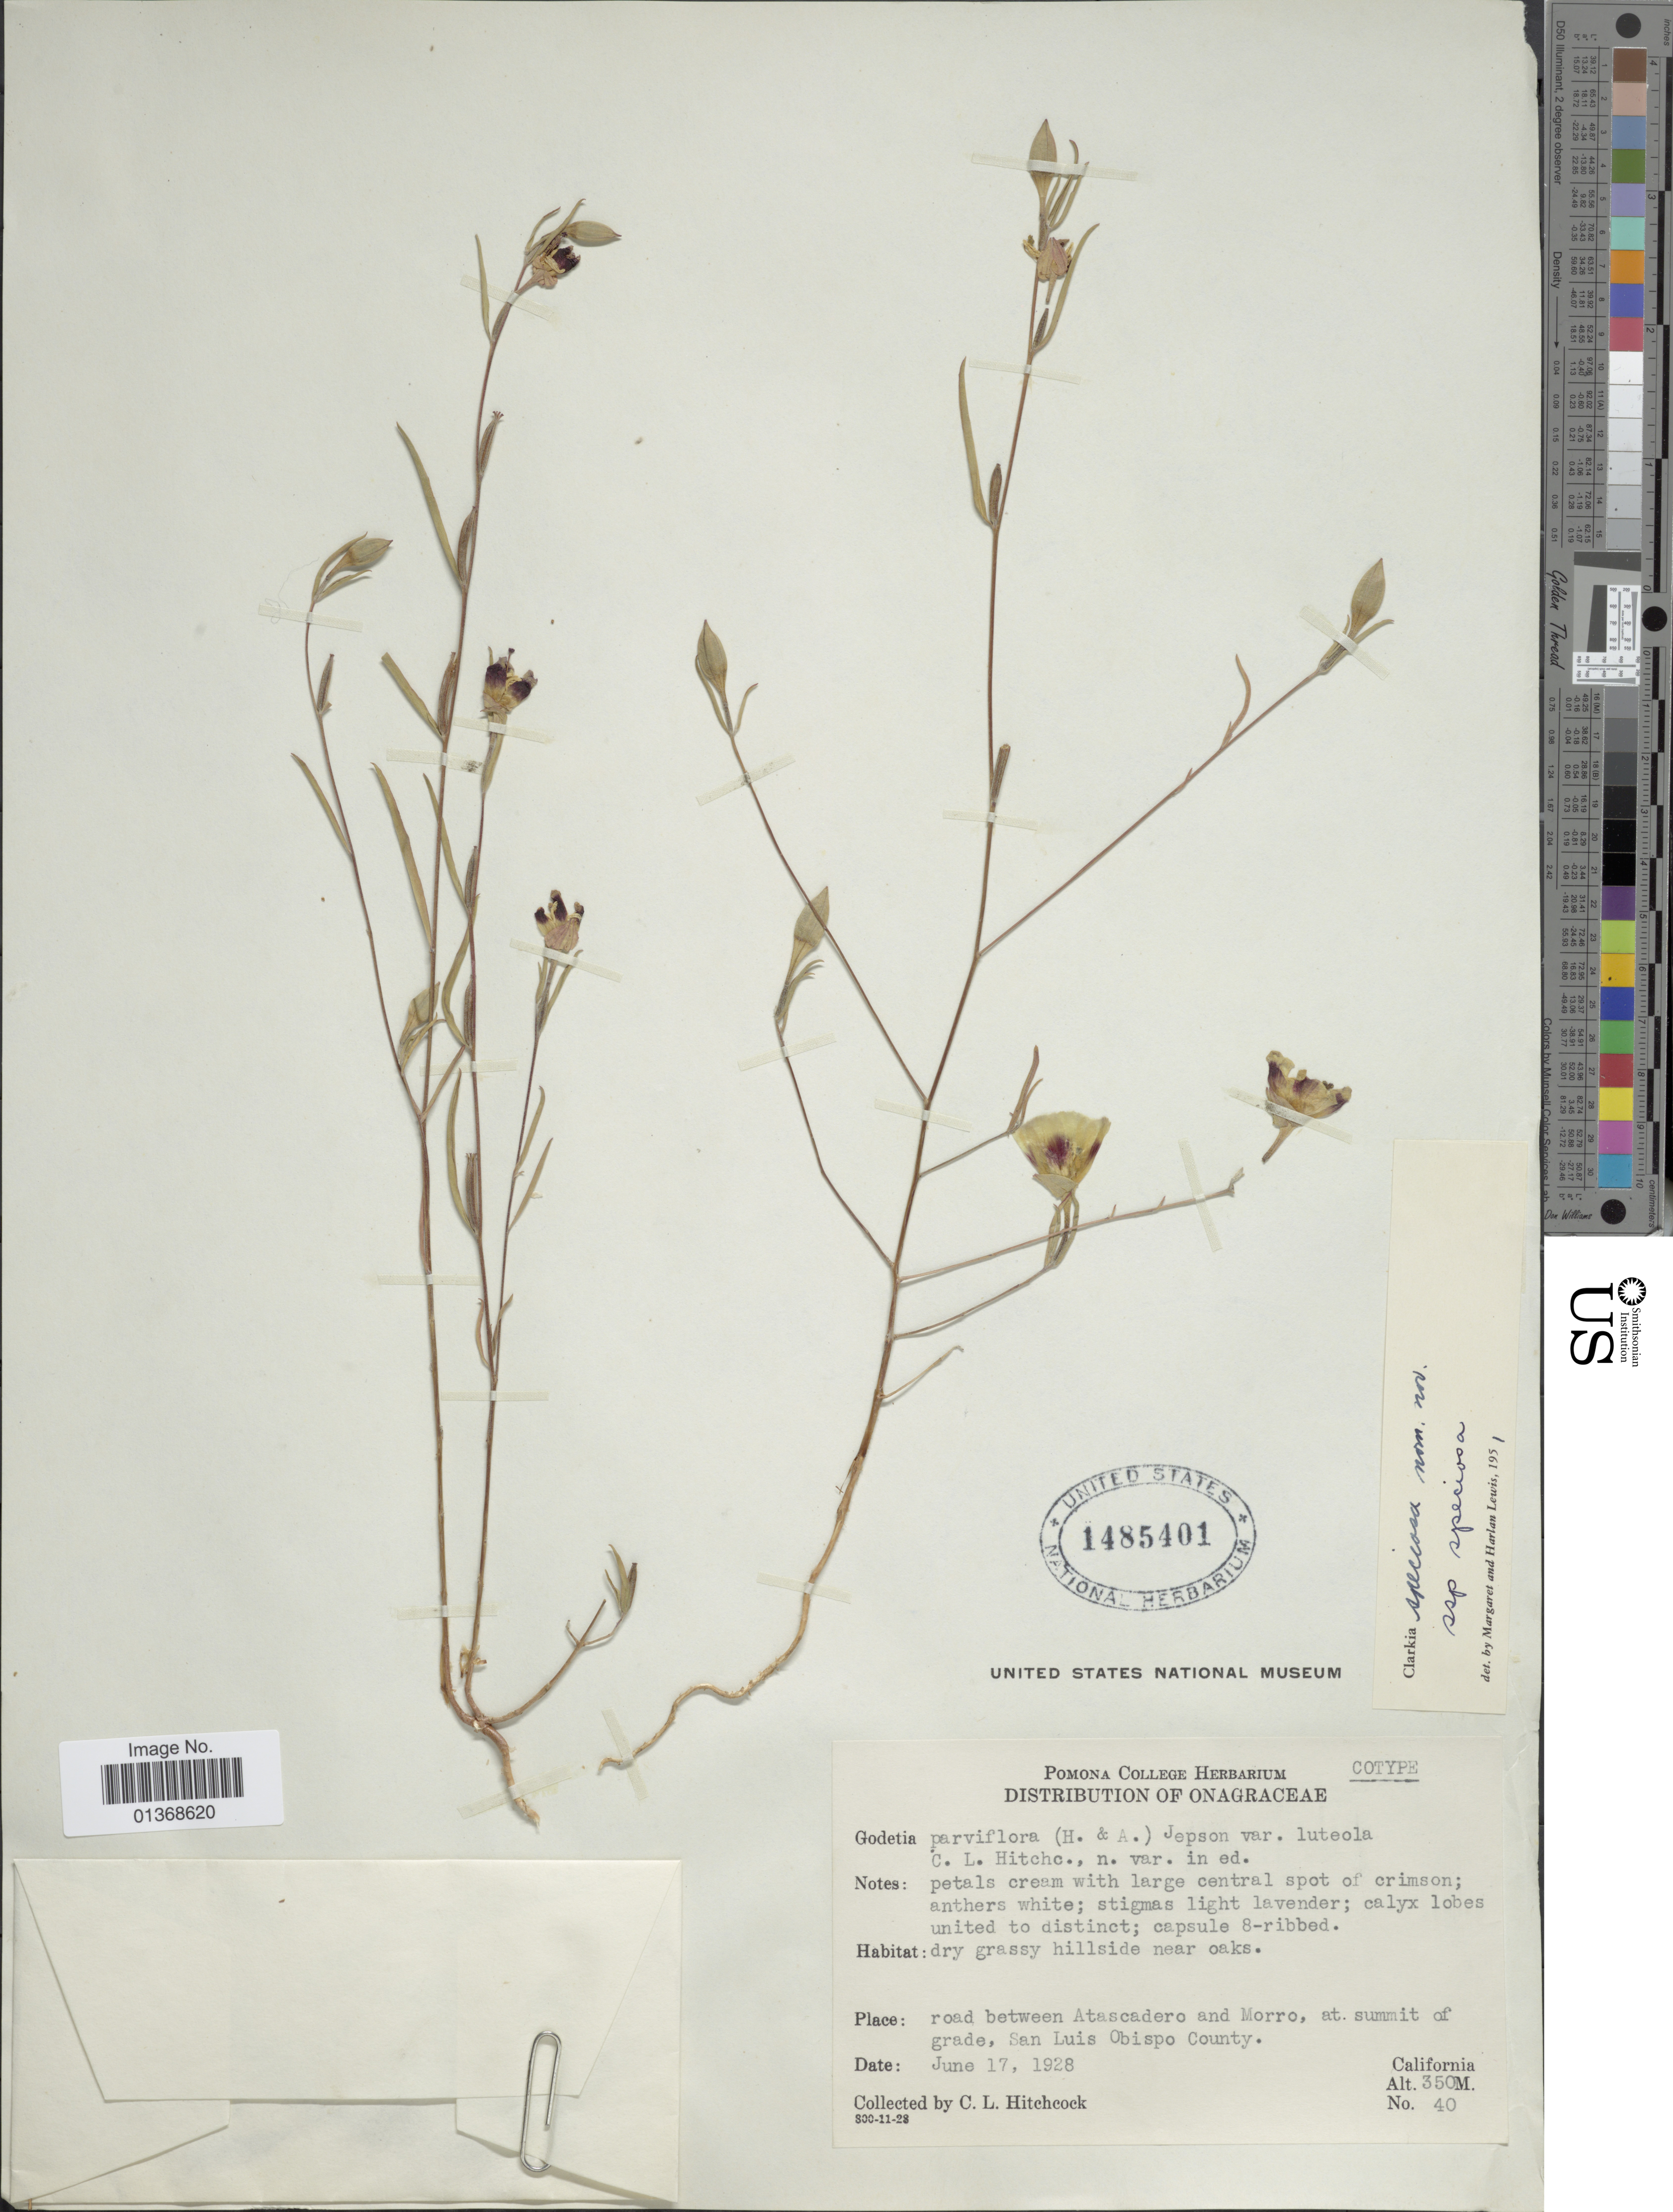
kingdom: Plantae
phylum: Tracheophyta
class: Magnoliopsida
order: Myrtales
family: Onagraceae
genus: Clarkia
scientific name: Clarkia speciosa subsp. speciosa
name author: F. H. Lewis & M.E. Lewis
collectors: C. L. Hitchcock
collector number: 40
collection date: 1928-06-17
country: United States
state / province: California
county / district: San Luis Obispo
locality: Road between Atascadero and Morro, at summit of grade, San Luis Obispo County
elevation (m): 350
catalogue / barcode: US 1485401